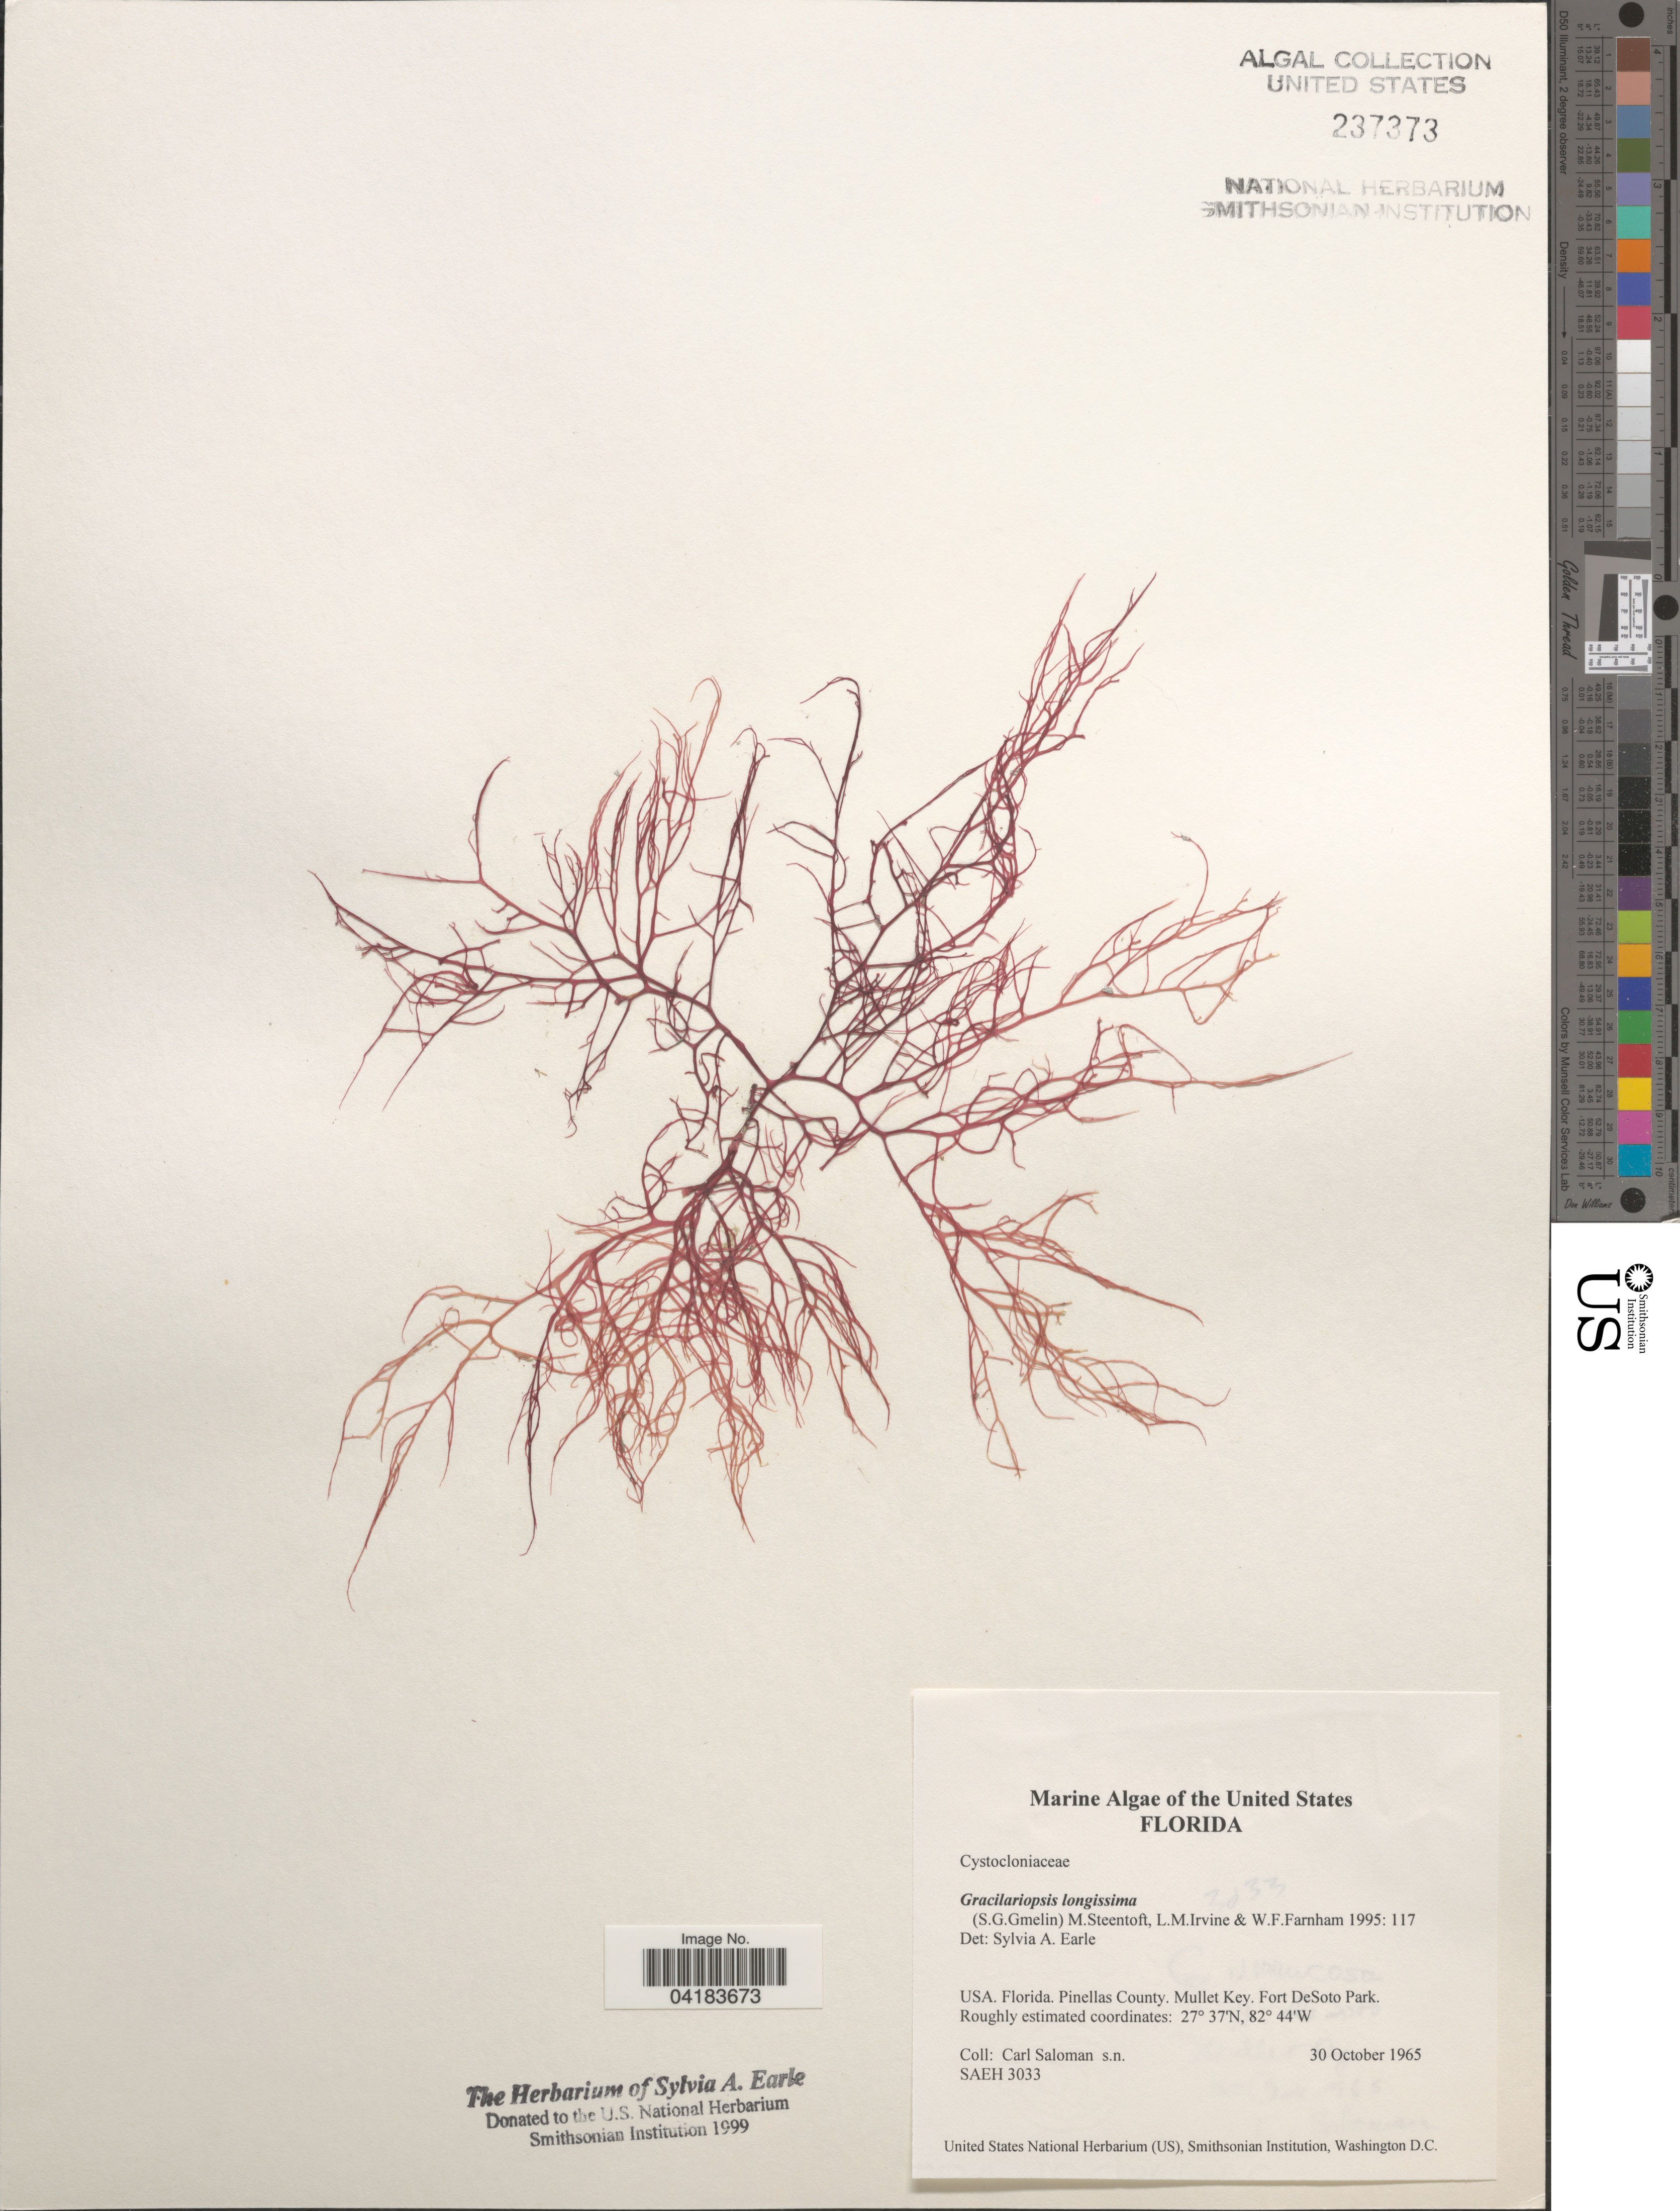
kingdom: Plantae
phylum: Rhodophyta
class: Florideophyceae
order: Gracilariales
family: Gracilariaceae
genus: Gracilariopsis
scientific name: Gracilariopsis longissima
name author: (S.G. Gmel.) Steentoft et al.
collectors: C. Saloman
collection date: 1965-10-30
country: United States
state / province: Florida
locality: Pinellas County. Mullet Key. Fort DeSoto Park.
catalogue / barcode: US 237373